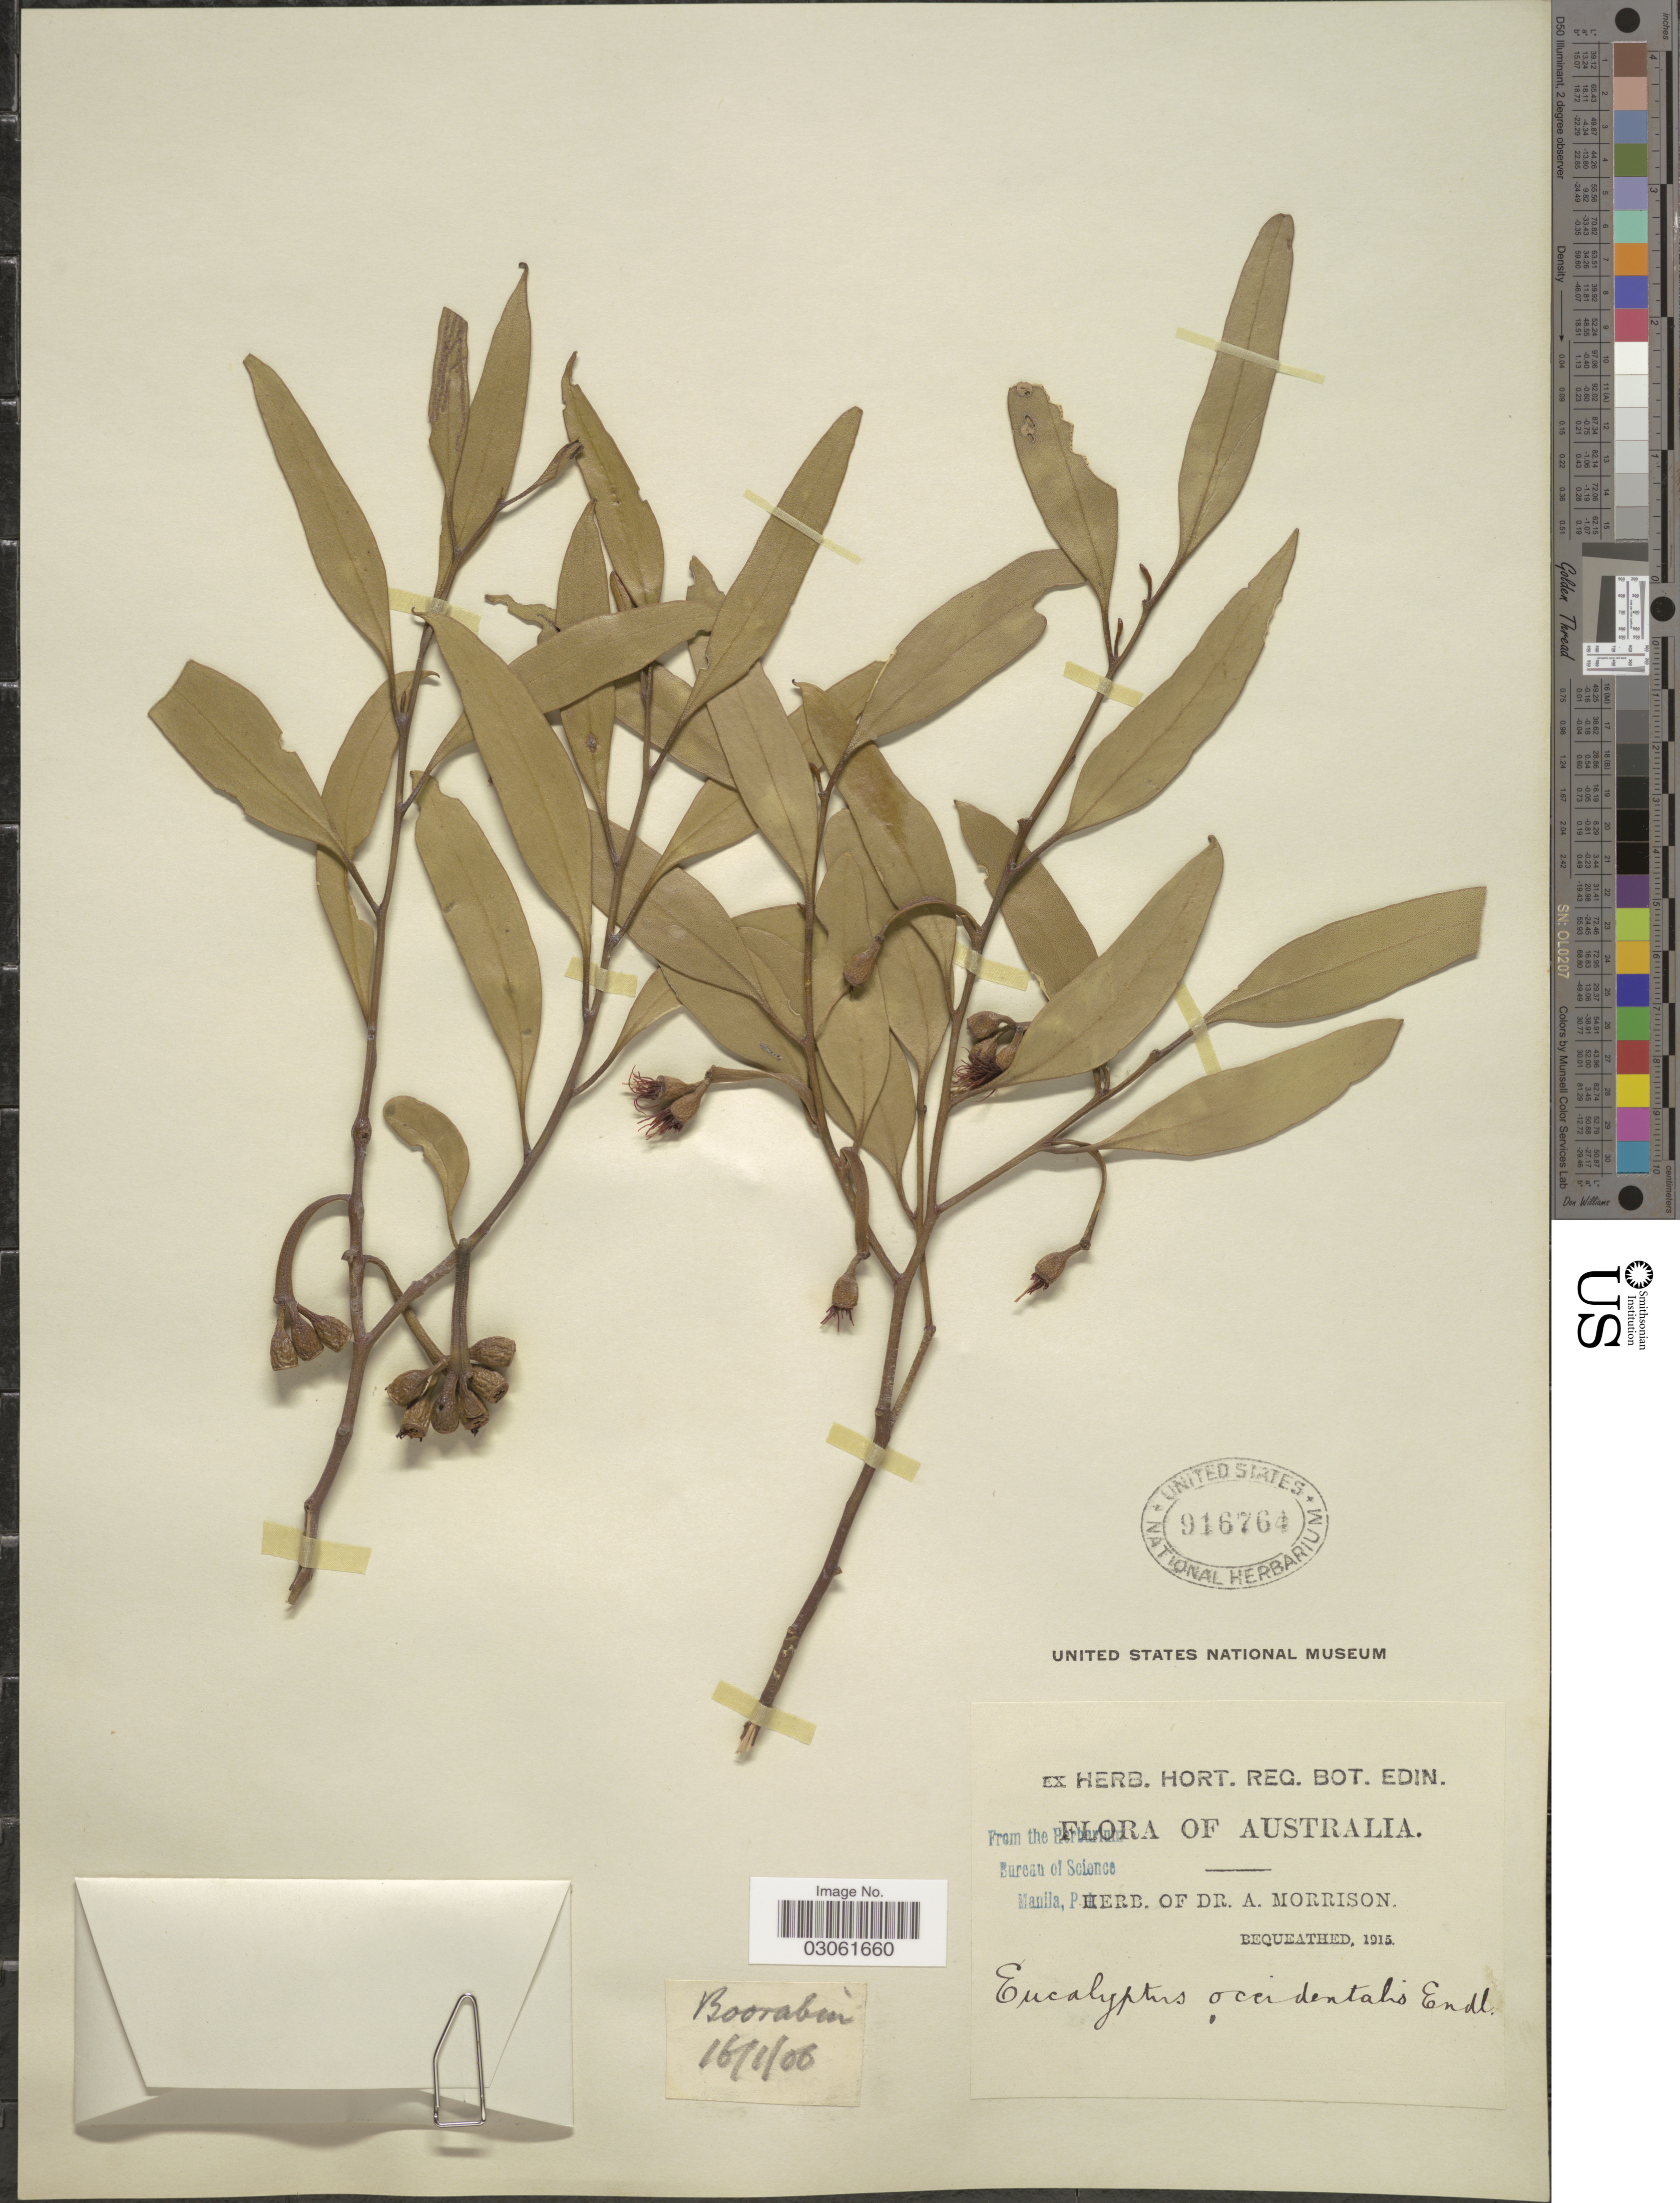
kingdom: Plantae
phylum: Tracheophyta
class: Magnoliopsida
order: Myrtales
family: Myrtaceae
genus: Eucalyptus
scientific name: Eucalyptus occidentalis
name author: Endl.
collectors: ex herb. Dr. A. Morrison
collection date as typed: Transcribed d/m/y: 16/1/6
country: Australia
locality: Boorabin.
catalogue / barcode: US 916764